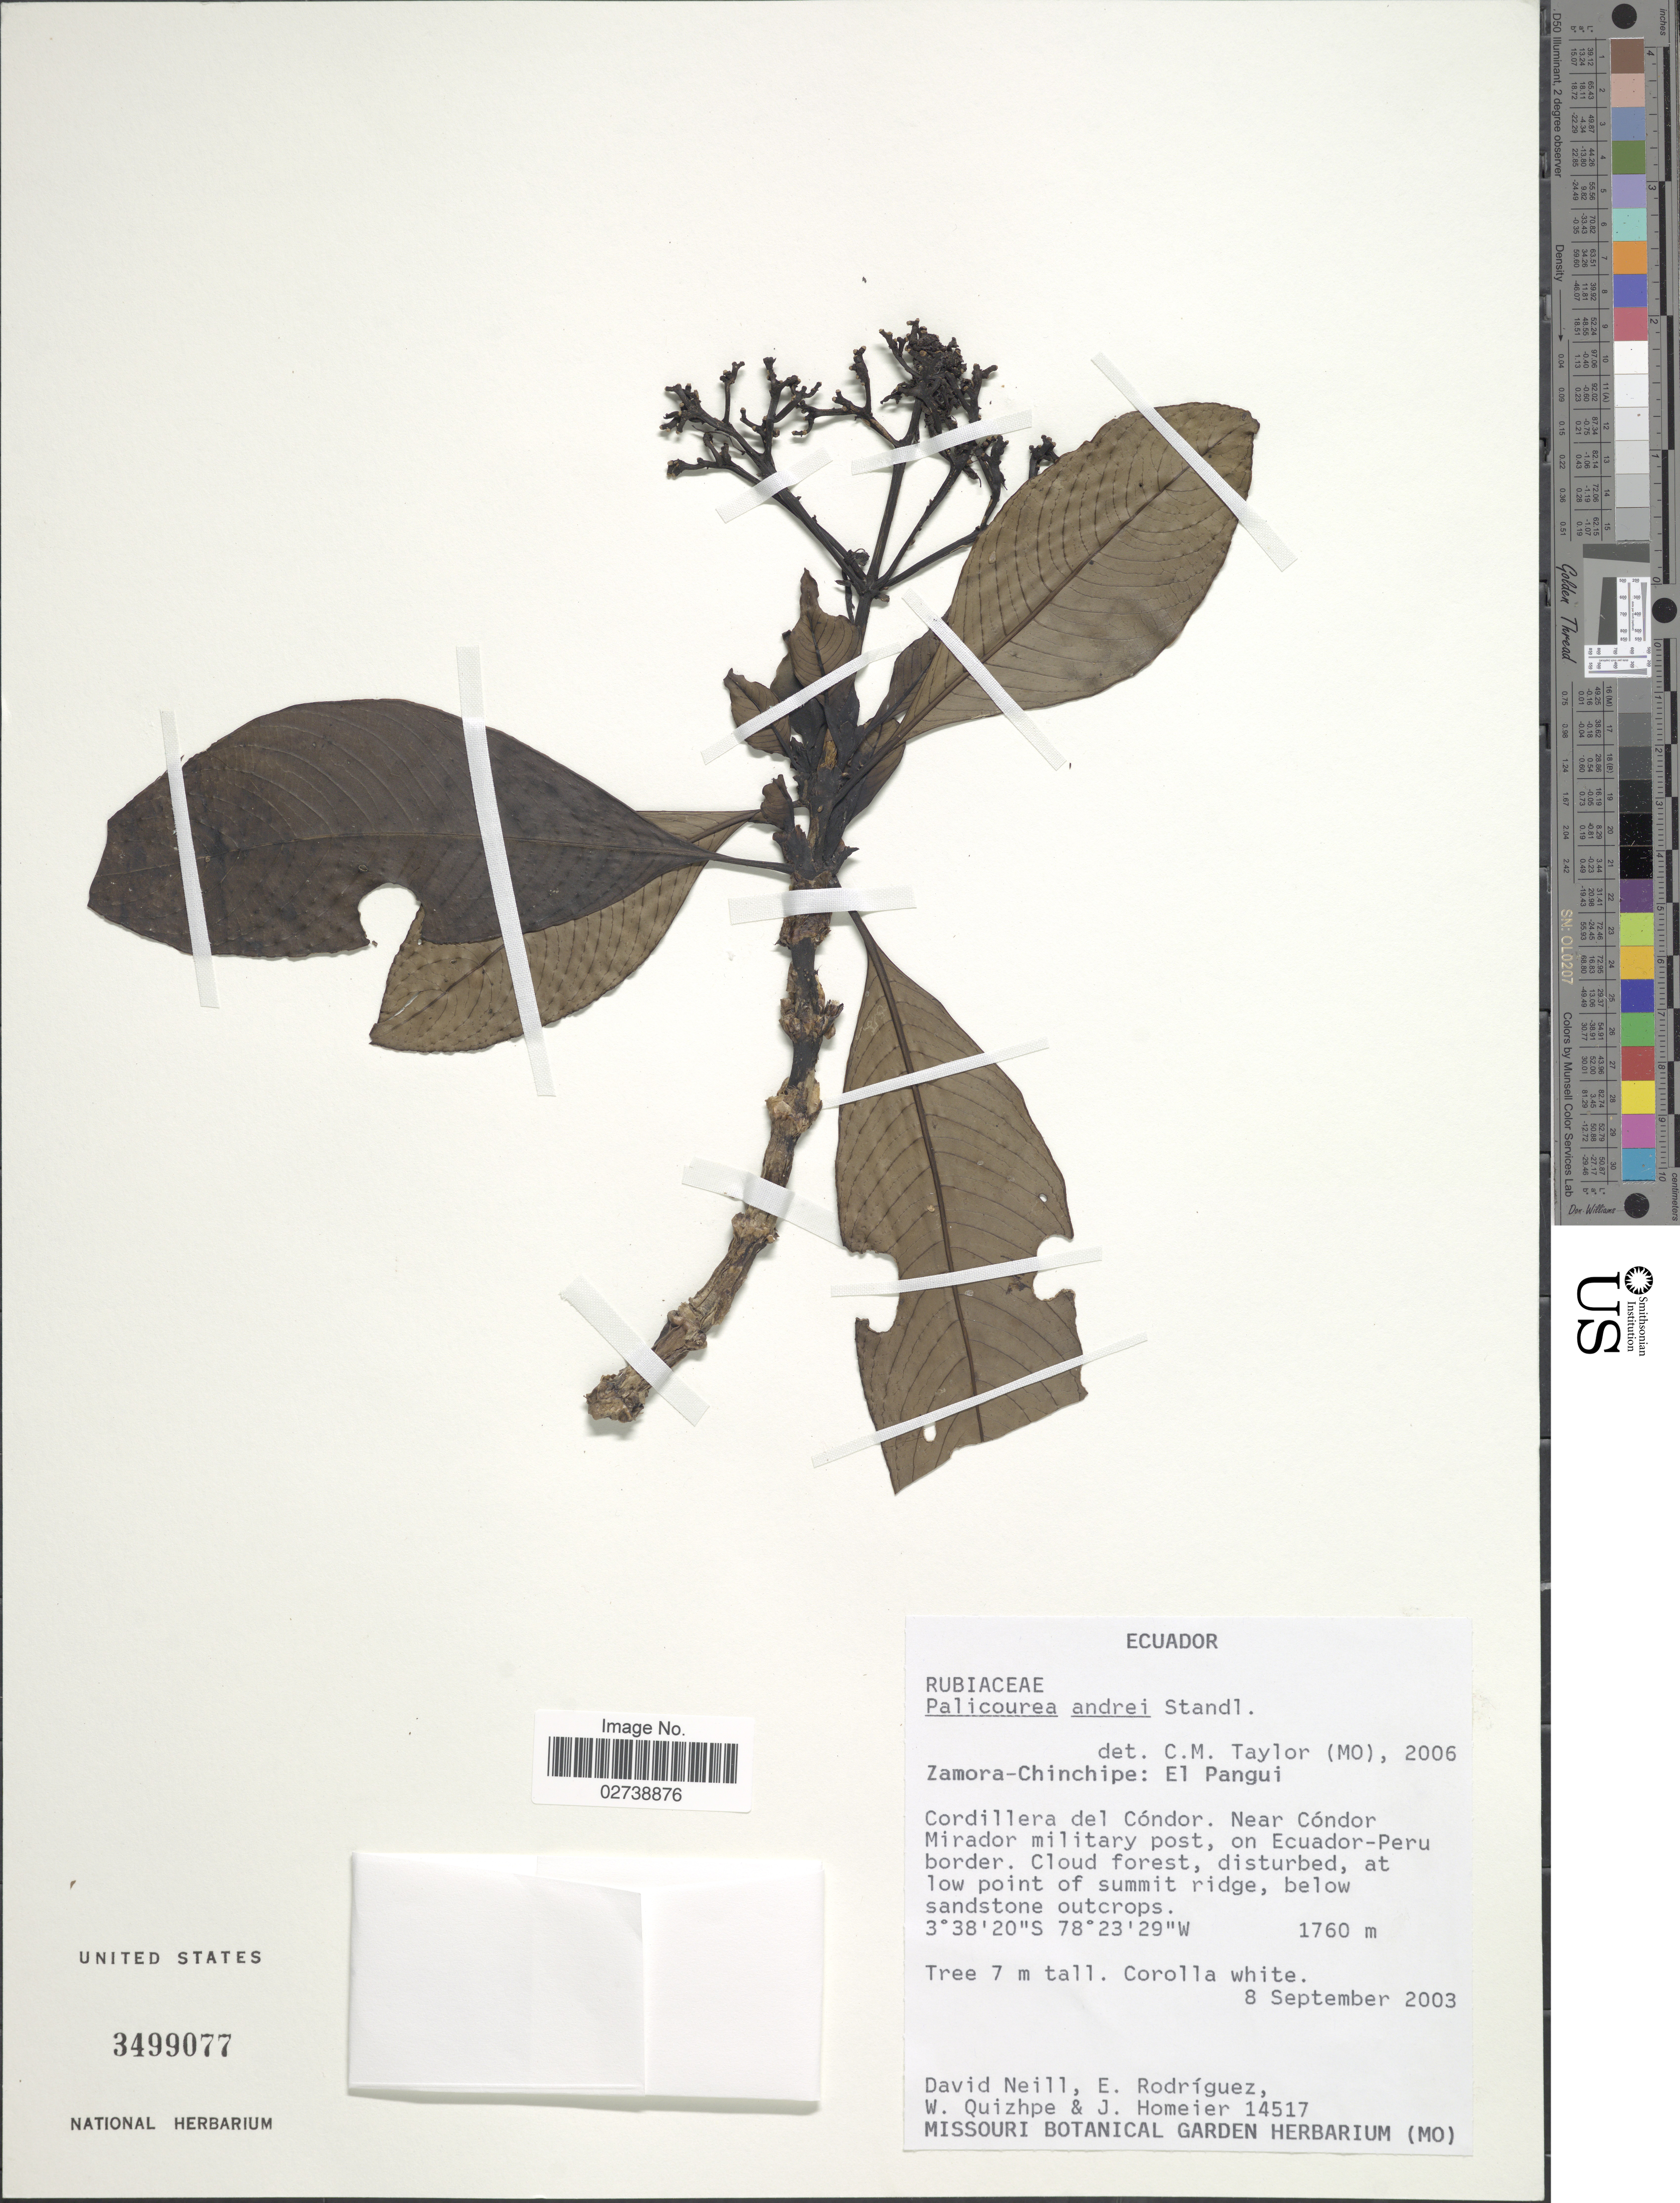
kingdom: Plantae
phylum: Tracheophyta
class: Magnoliopsida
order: Gentianales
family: Rubiaceae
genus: Palicourea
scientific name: Palicourea andrei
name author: Standl.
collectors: D. Neill, E. Rodriguez, W. Quizhpe & J. Homeier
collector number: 14517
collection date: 2003-09-08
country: Ecuador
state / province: Zamora-Chinchipe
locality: El Pangui, Cordillera del Cóndor. Near Cóndor Mirador military post, on Ecuador-Peru border. Cloud forest, disturbed, at low point of summit ridge, below sandstone outcrops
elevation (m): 1760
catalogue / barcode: US 3499077